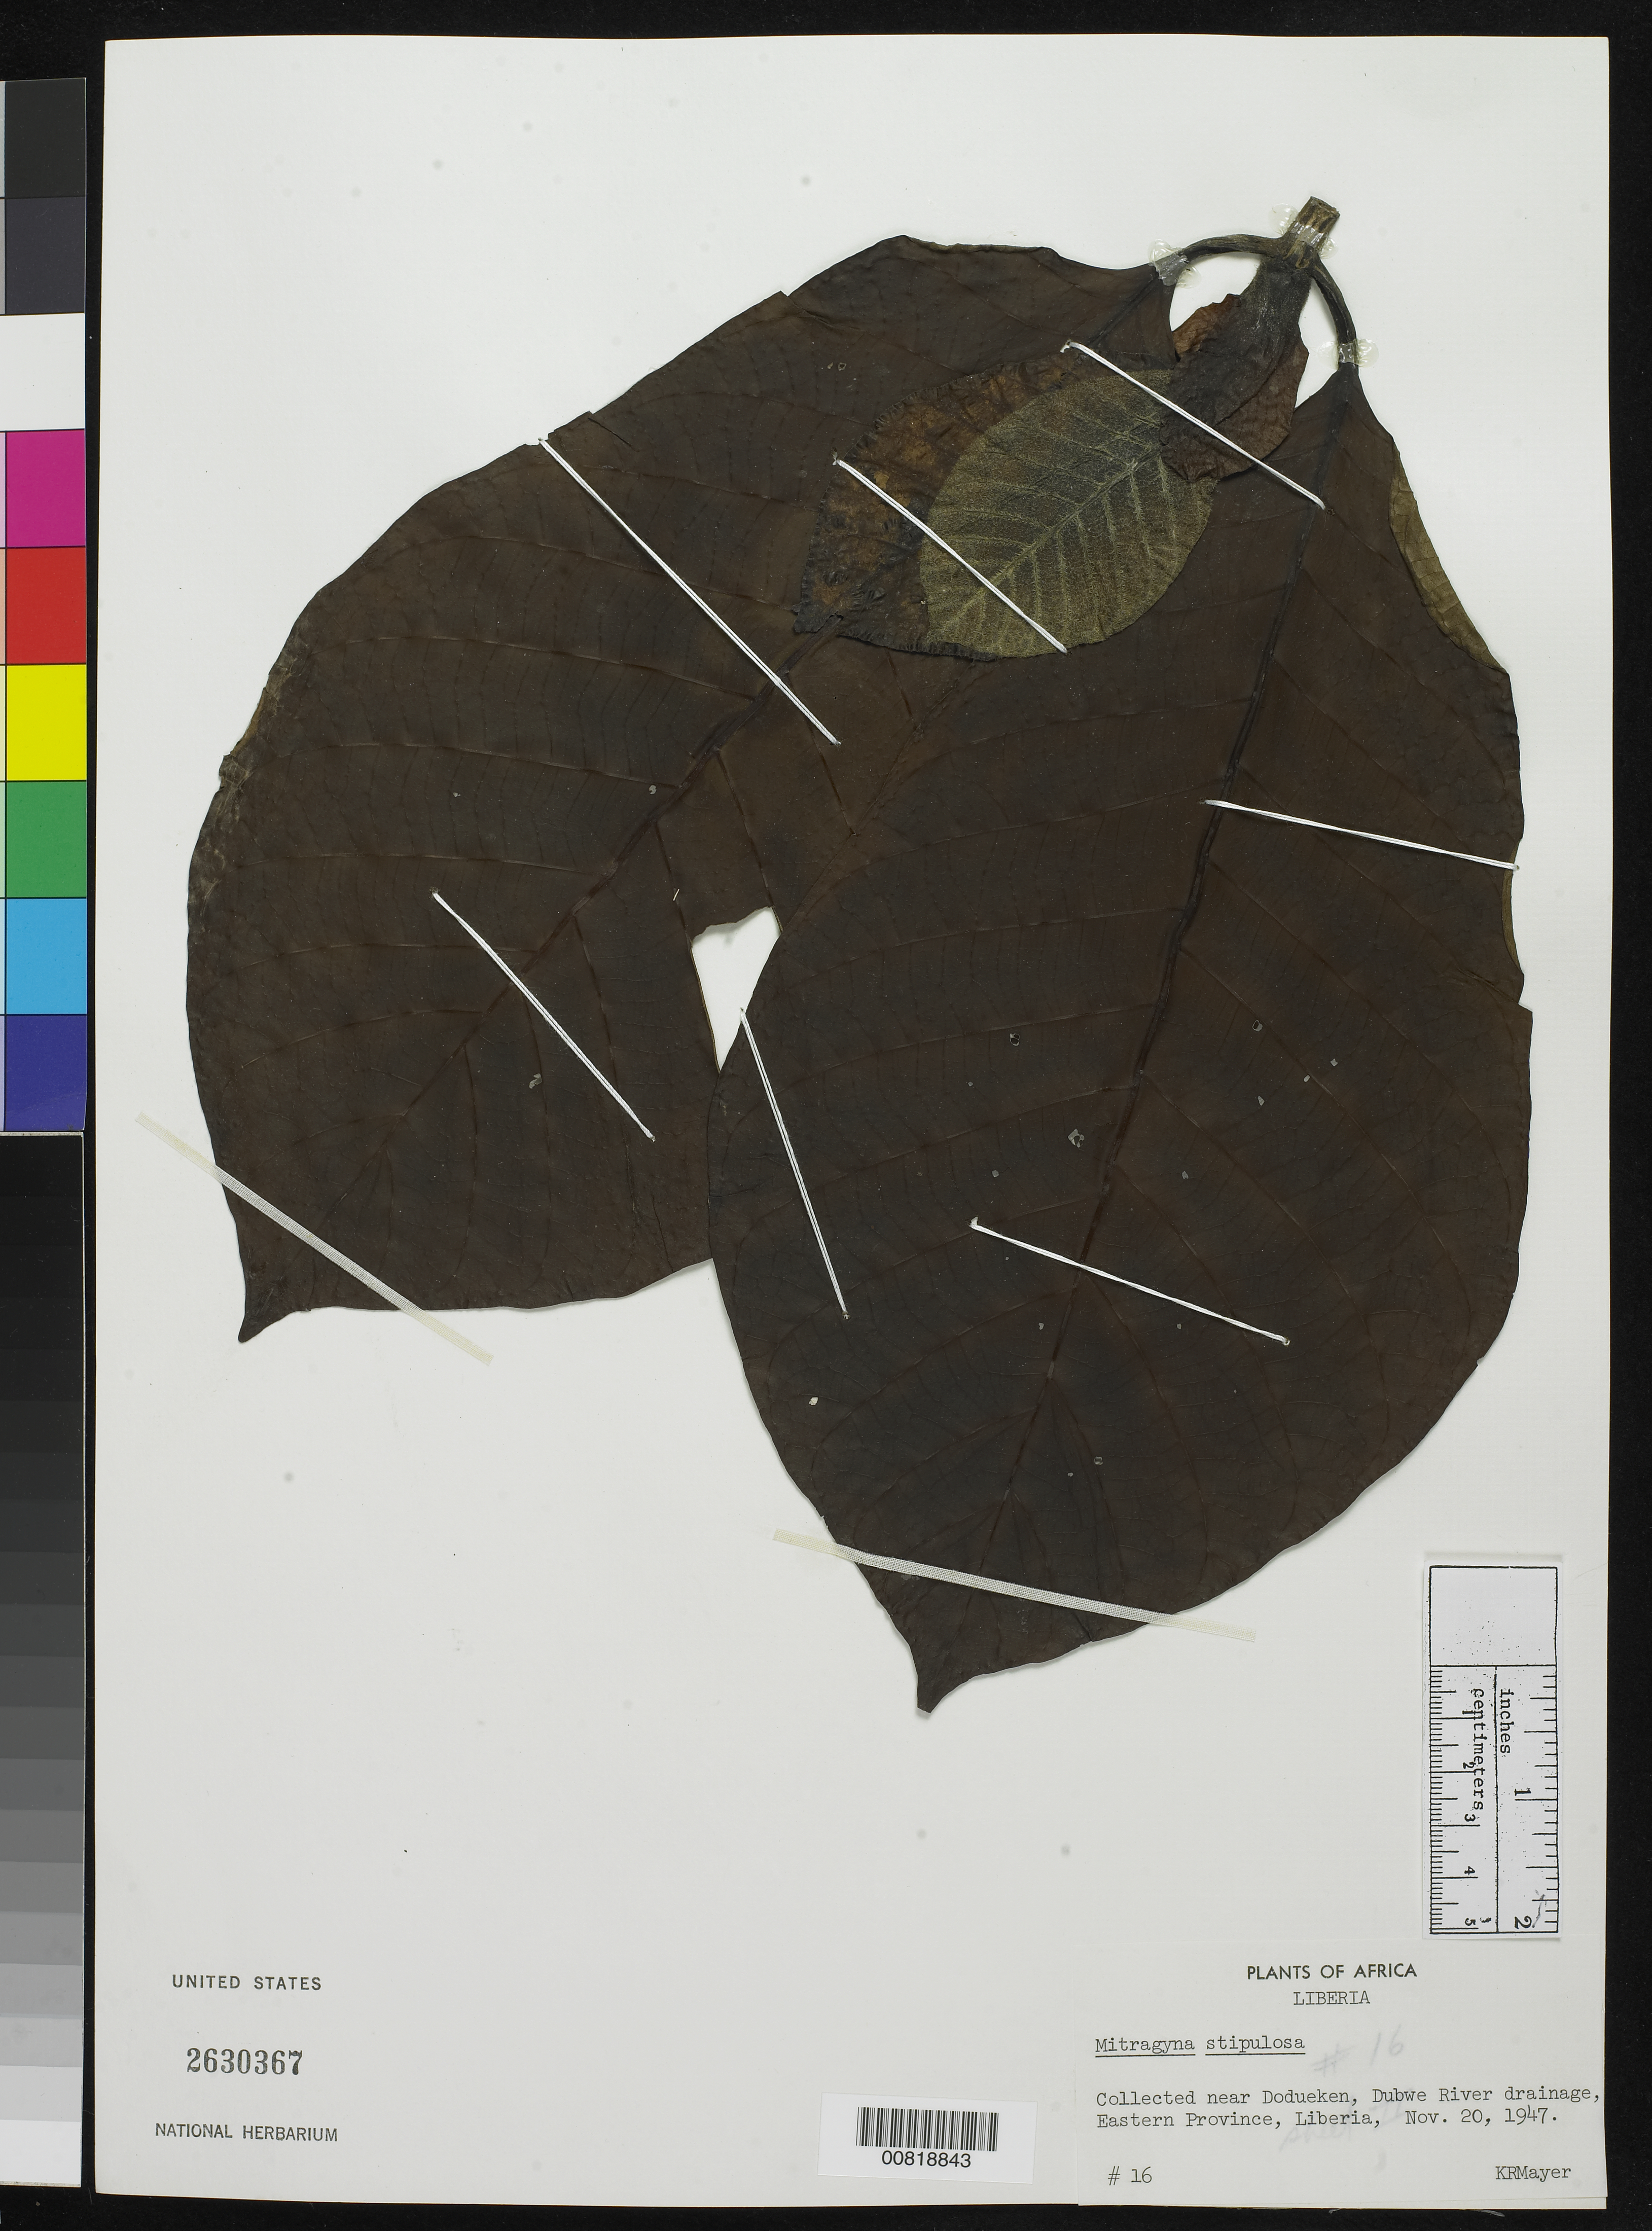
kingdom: Plantae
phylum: Tracheophyta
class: Magnoliopsida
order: Gentianales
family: Rubiaceae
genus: Mitragyna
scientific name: Mitragyna stipulosa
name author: (DC.) Kuntze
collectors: K. R. Mayer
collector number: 16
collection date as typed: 20 Nov 1947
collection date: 1947-11-20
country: Liberia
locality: Eastern Province: Dubwe River drainage, near Dodueken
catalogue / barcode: US 2630367